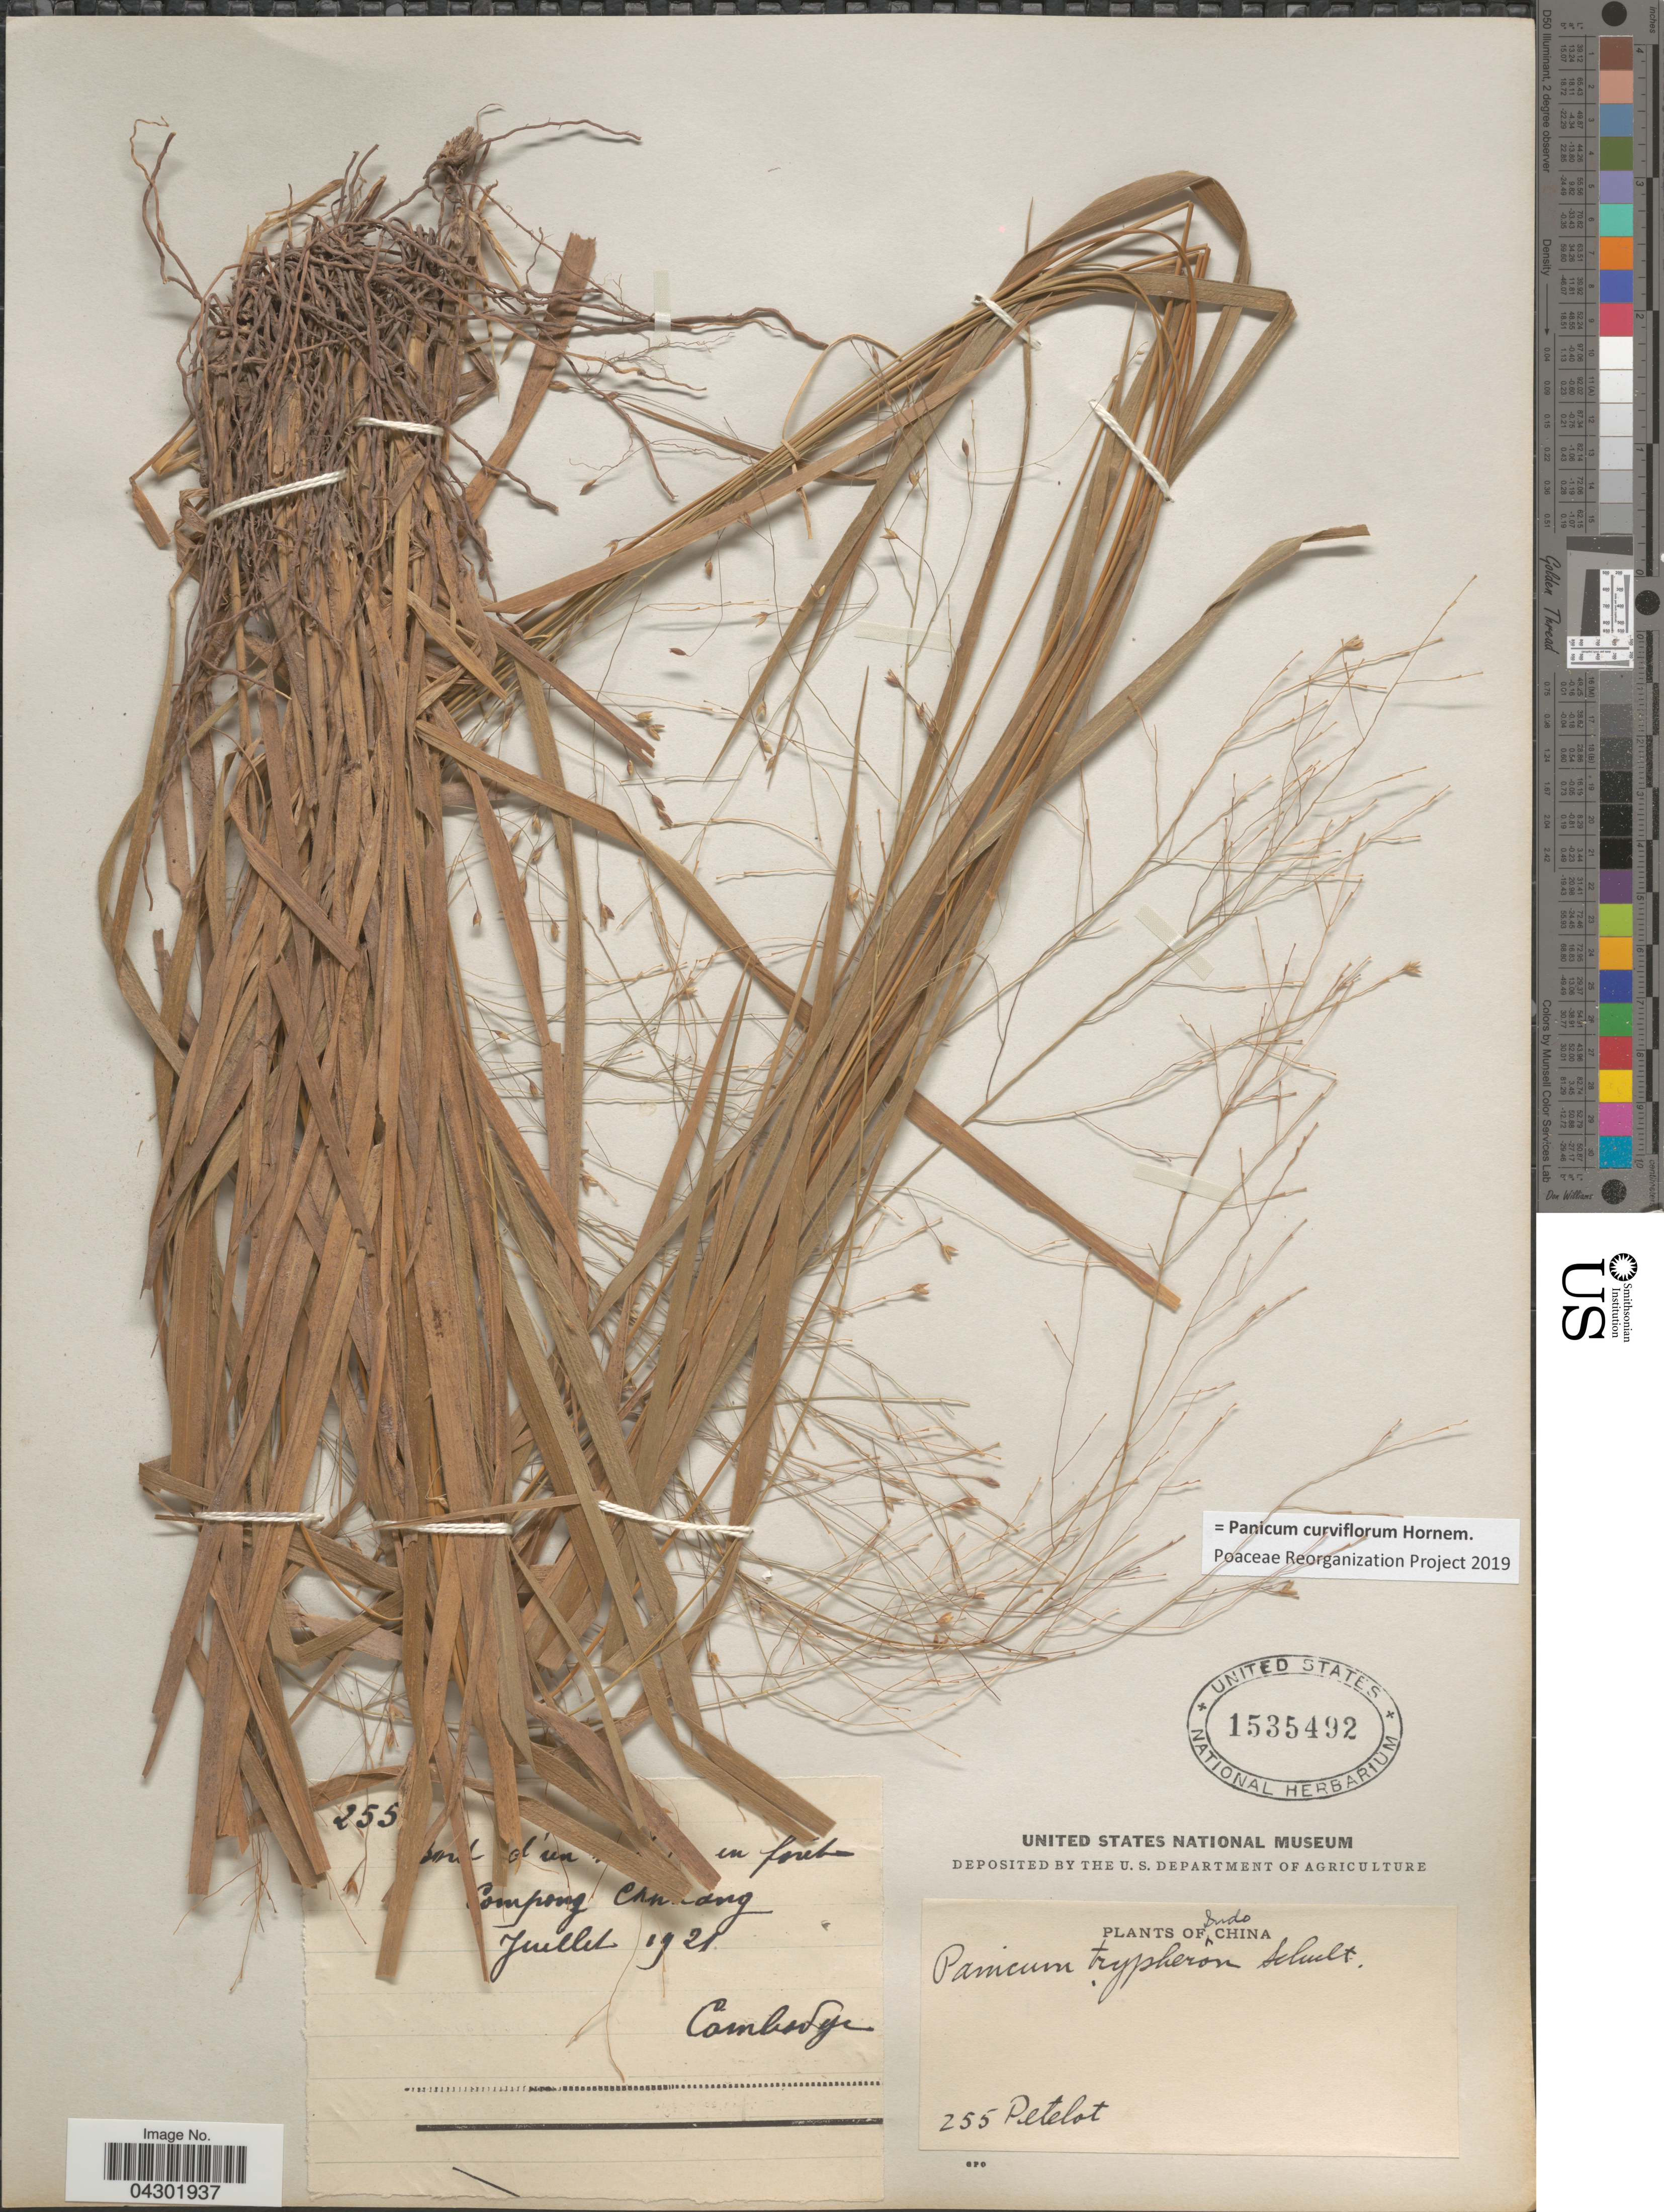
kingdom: Plantae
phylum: Tracheophyta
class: Liliopsida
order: Poales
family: Poaceae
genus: Panicum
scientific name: Panicum curviflorum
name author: Hornem.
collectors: Pételot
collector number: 255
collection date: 1921-07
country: Cambodia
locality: Campong Ch [illegible text]ang. Indo China.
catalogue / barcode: US 1535492